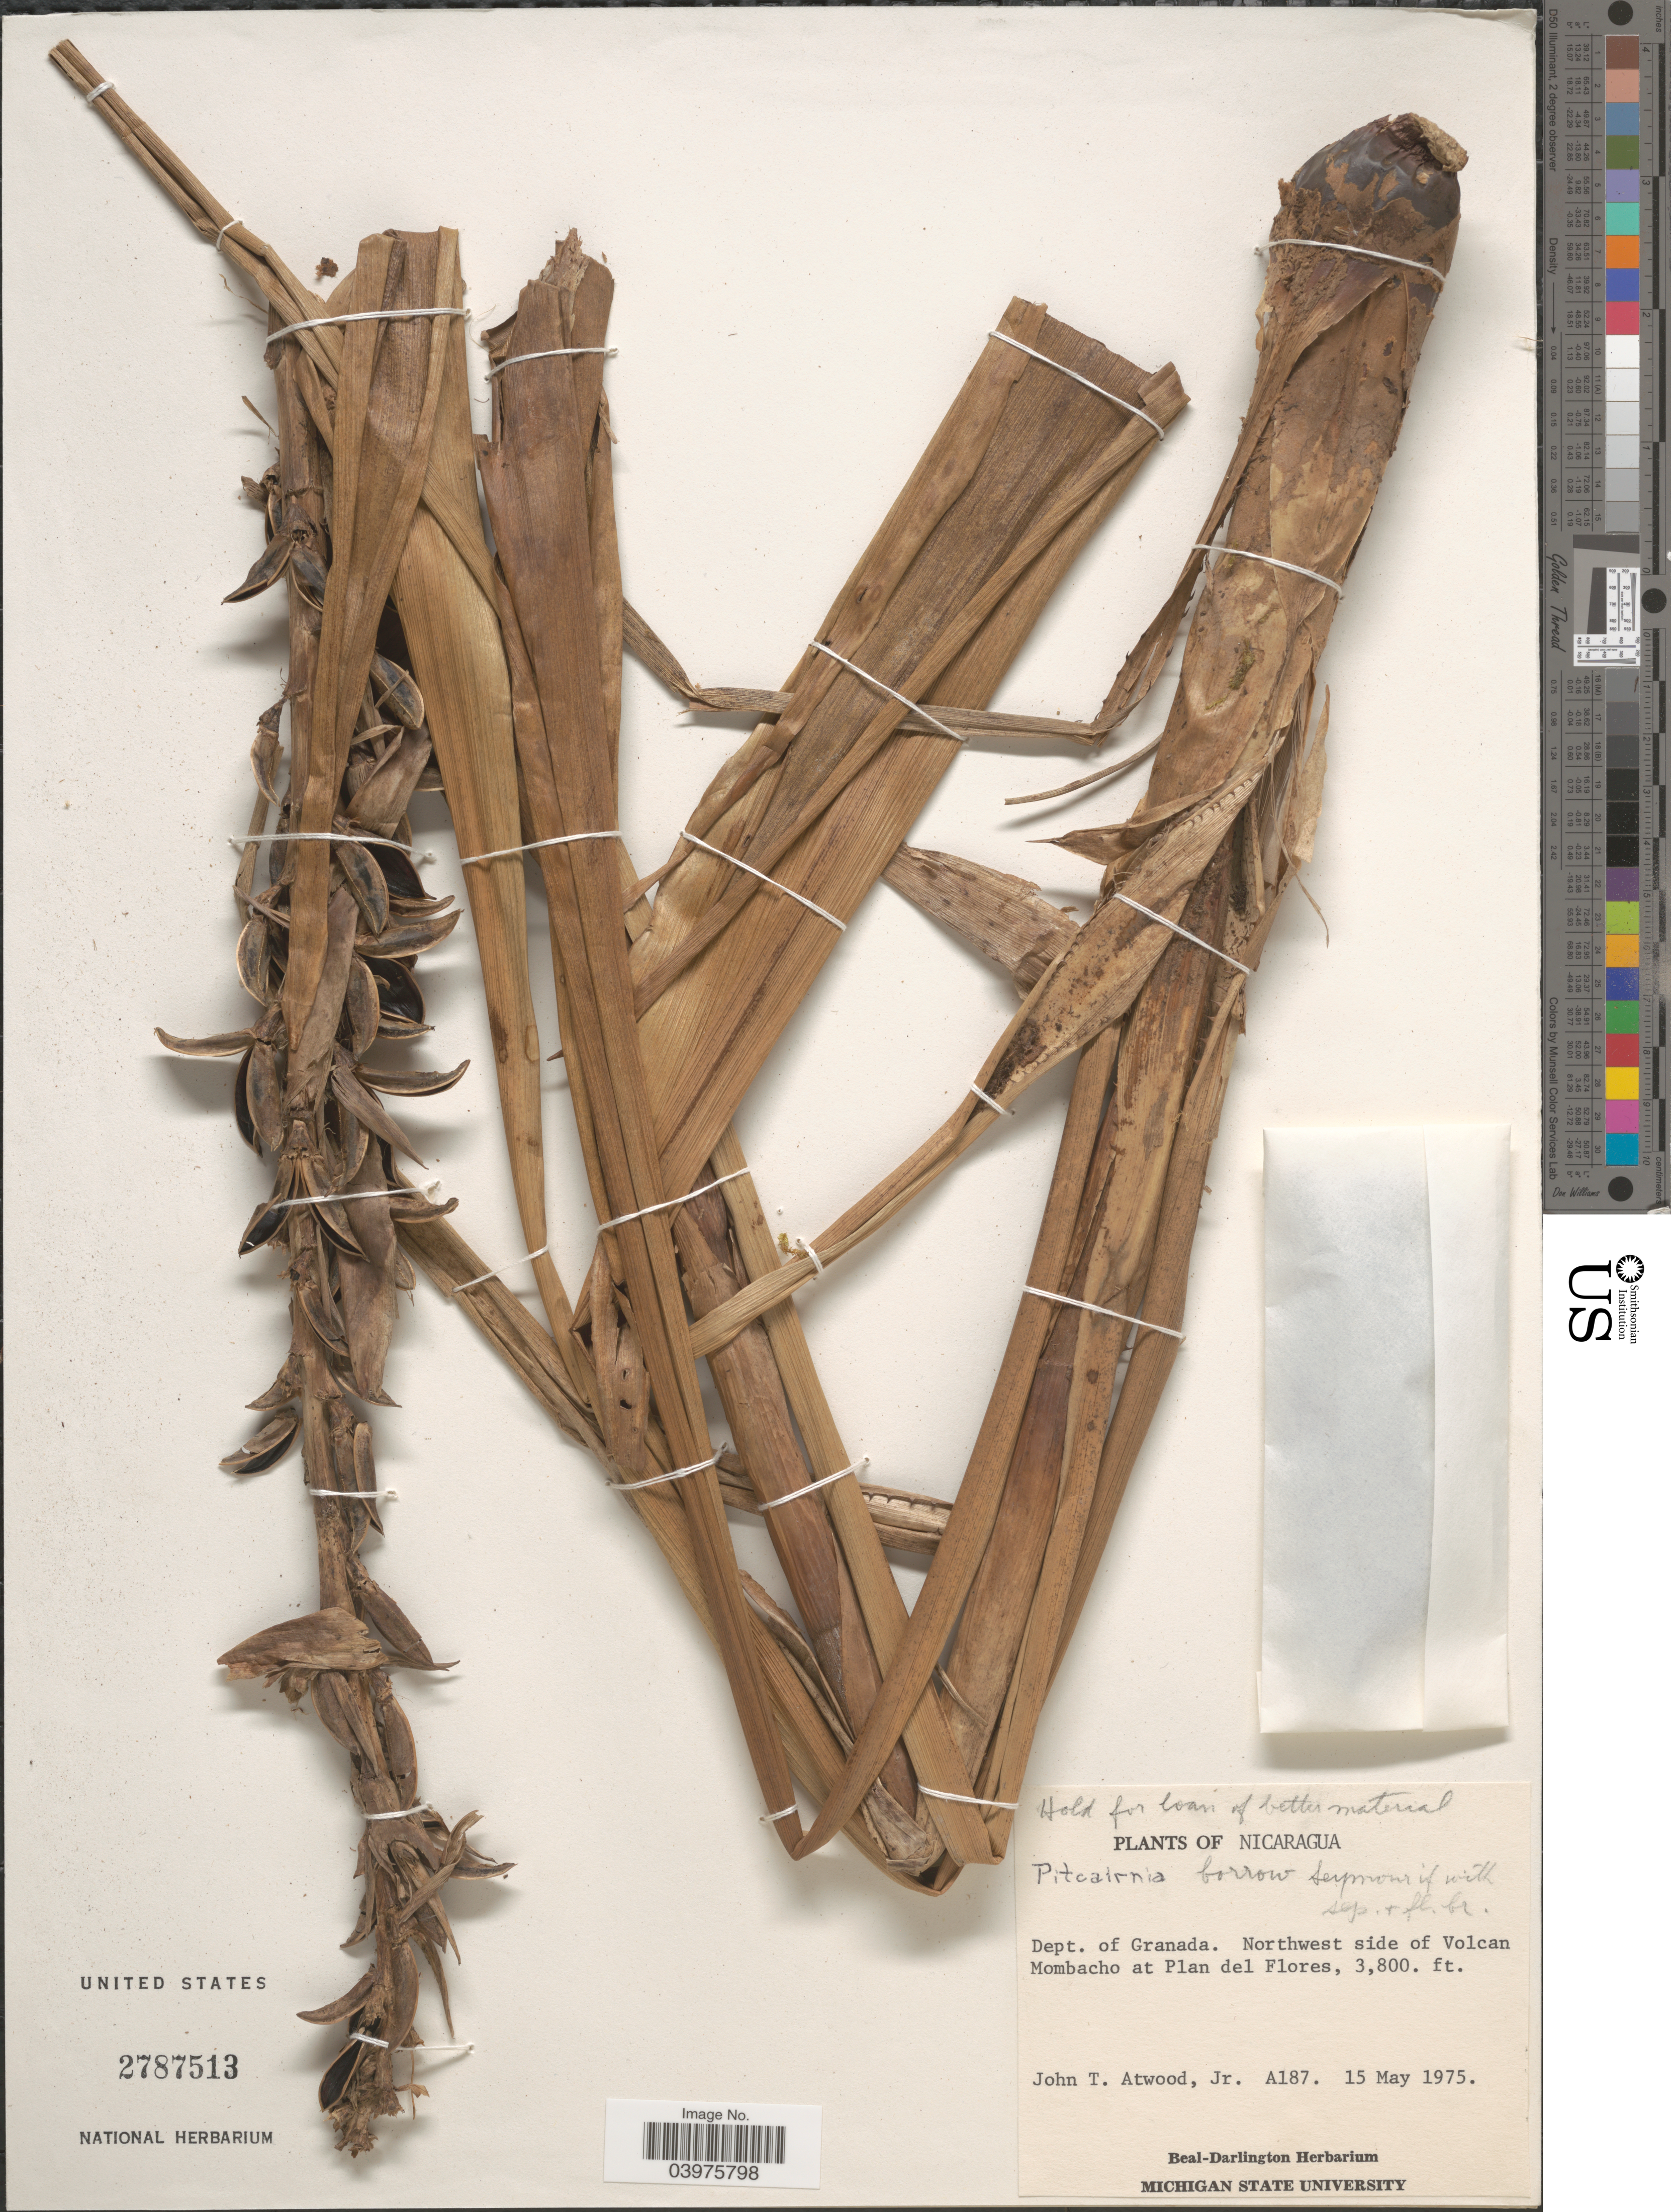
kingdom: Plantae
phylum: Tracheophyta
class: Liliopsida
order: Poales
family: Bromeliaceae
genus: Pitcairnia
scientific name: Pitcairnia sp.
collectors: J. T. Atwood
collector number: A187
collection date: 1975-05-15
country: Nicaragua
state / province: Granada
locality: Dept. of Granada. Northwest side of Volcan Mombacho at Plan del Flores.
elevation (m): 1158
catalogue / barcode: US 2787513